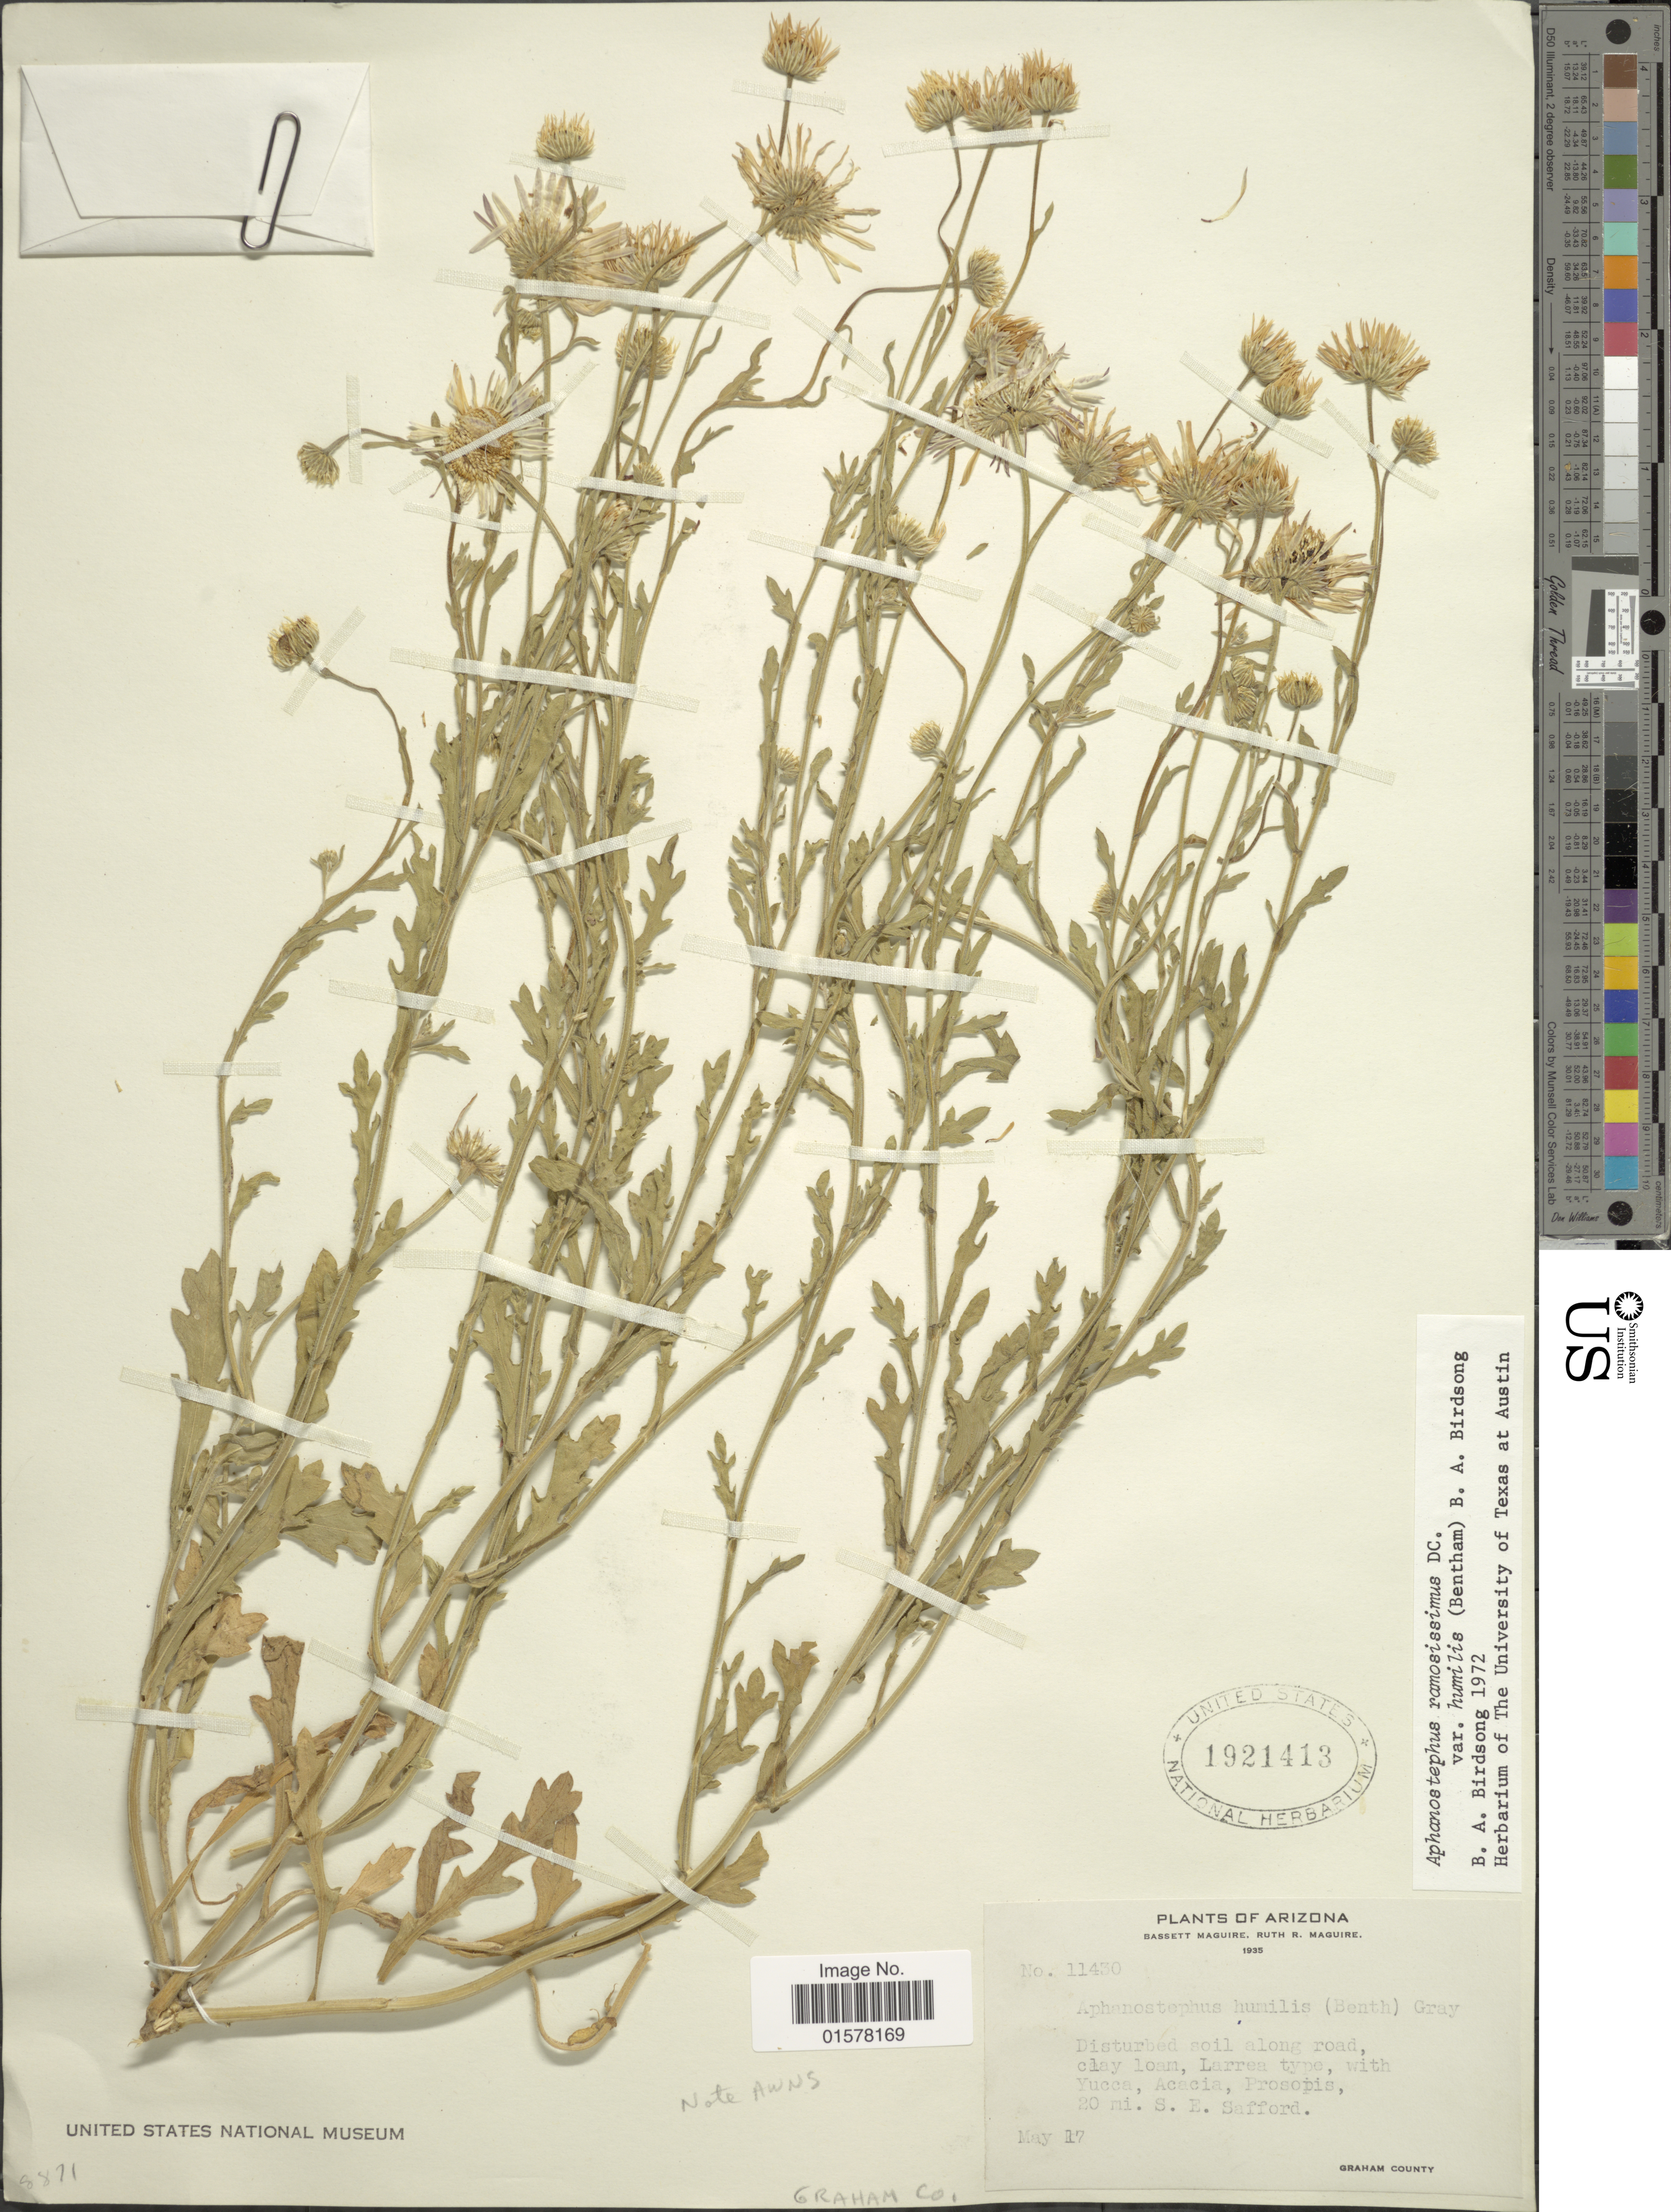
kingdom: Plantae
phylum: Tracheophyta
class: Magnoliopsida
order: Asterales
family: Asteraceae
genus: Aphanostephus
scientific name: Aphanostephus ramosissimus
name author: DC.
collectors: B. Maguire & R. R. Maguire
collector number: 11430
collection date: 1935-05-17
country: United States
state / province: Arizona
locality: Arizona. 20 mi. S. E. Safford. Graham County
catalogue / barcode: US 1921413